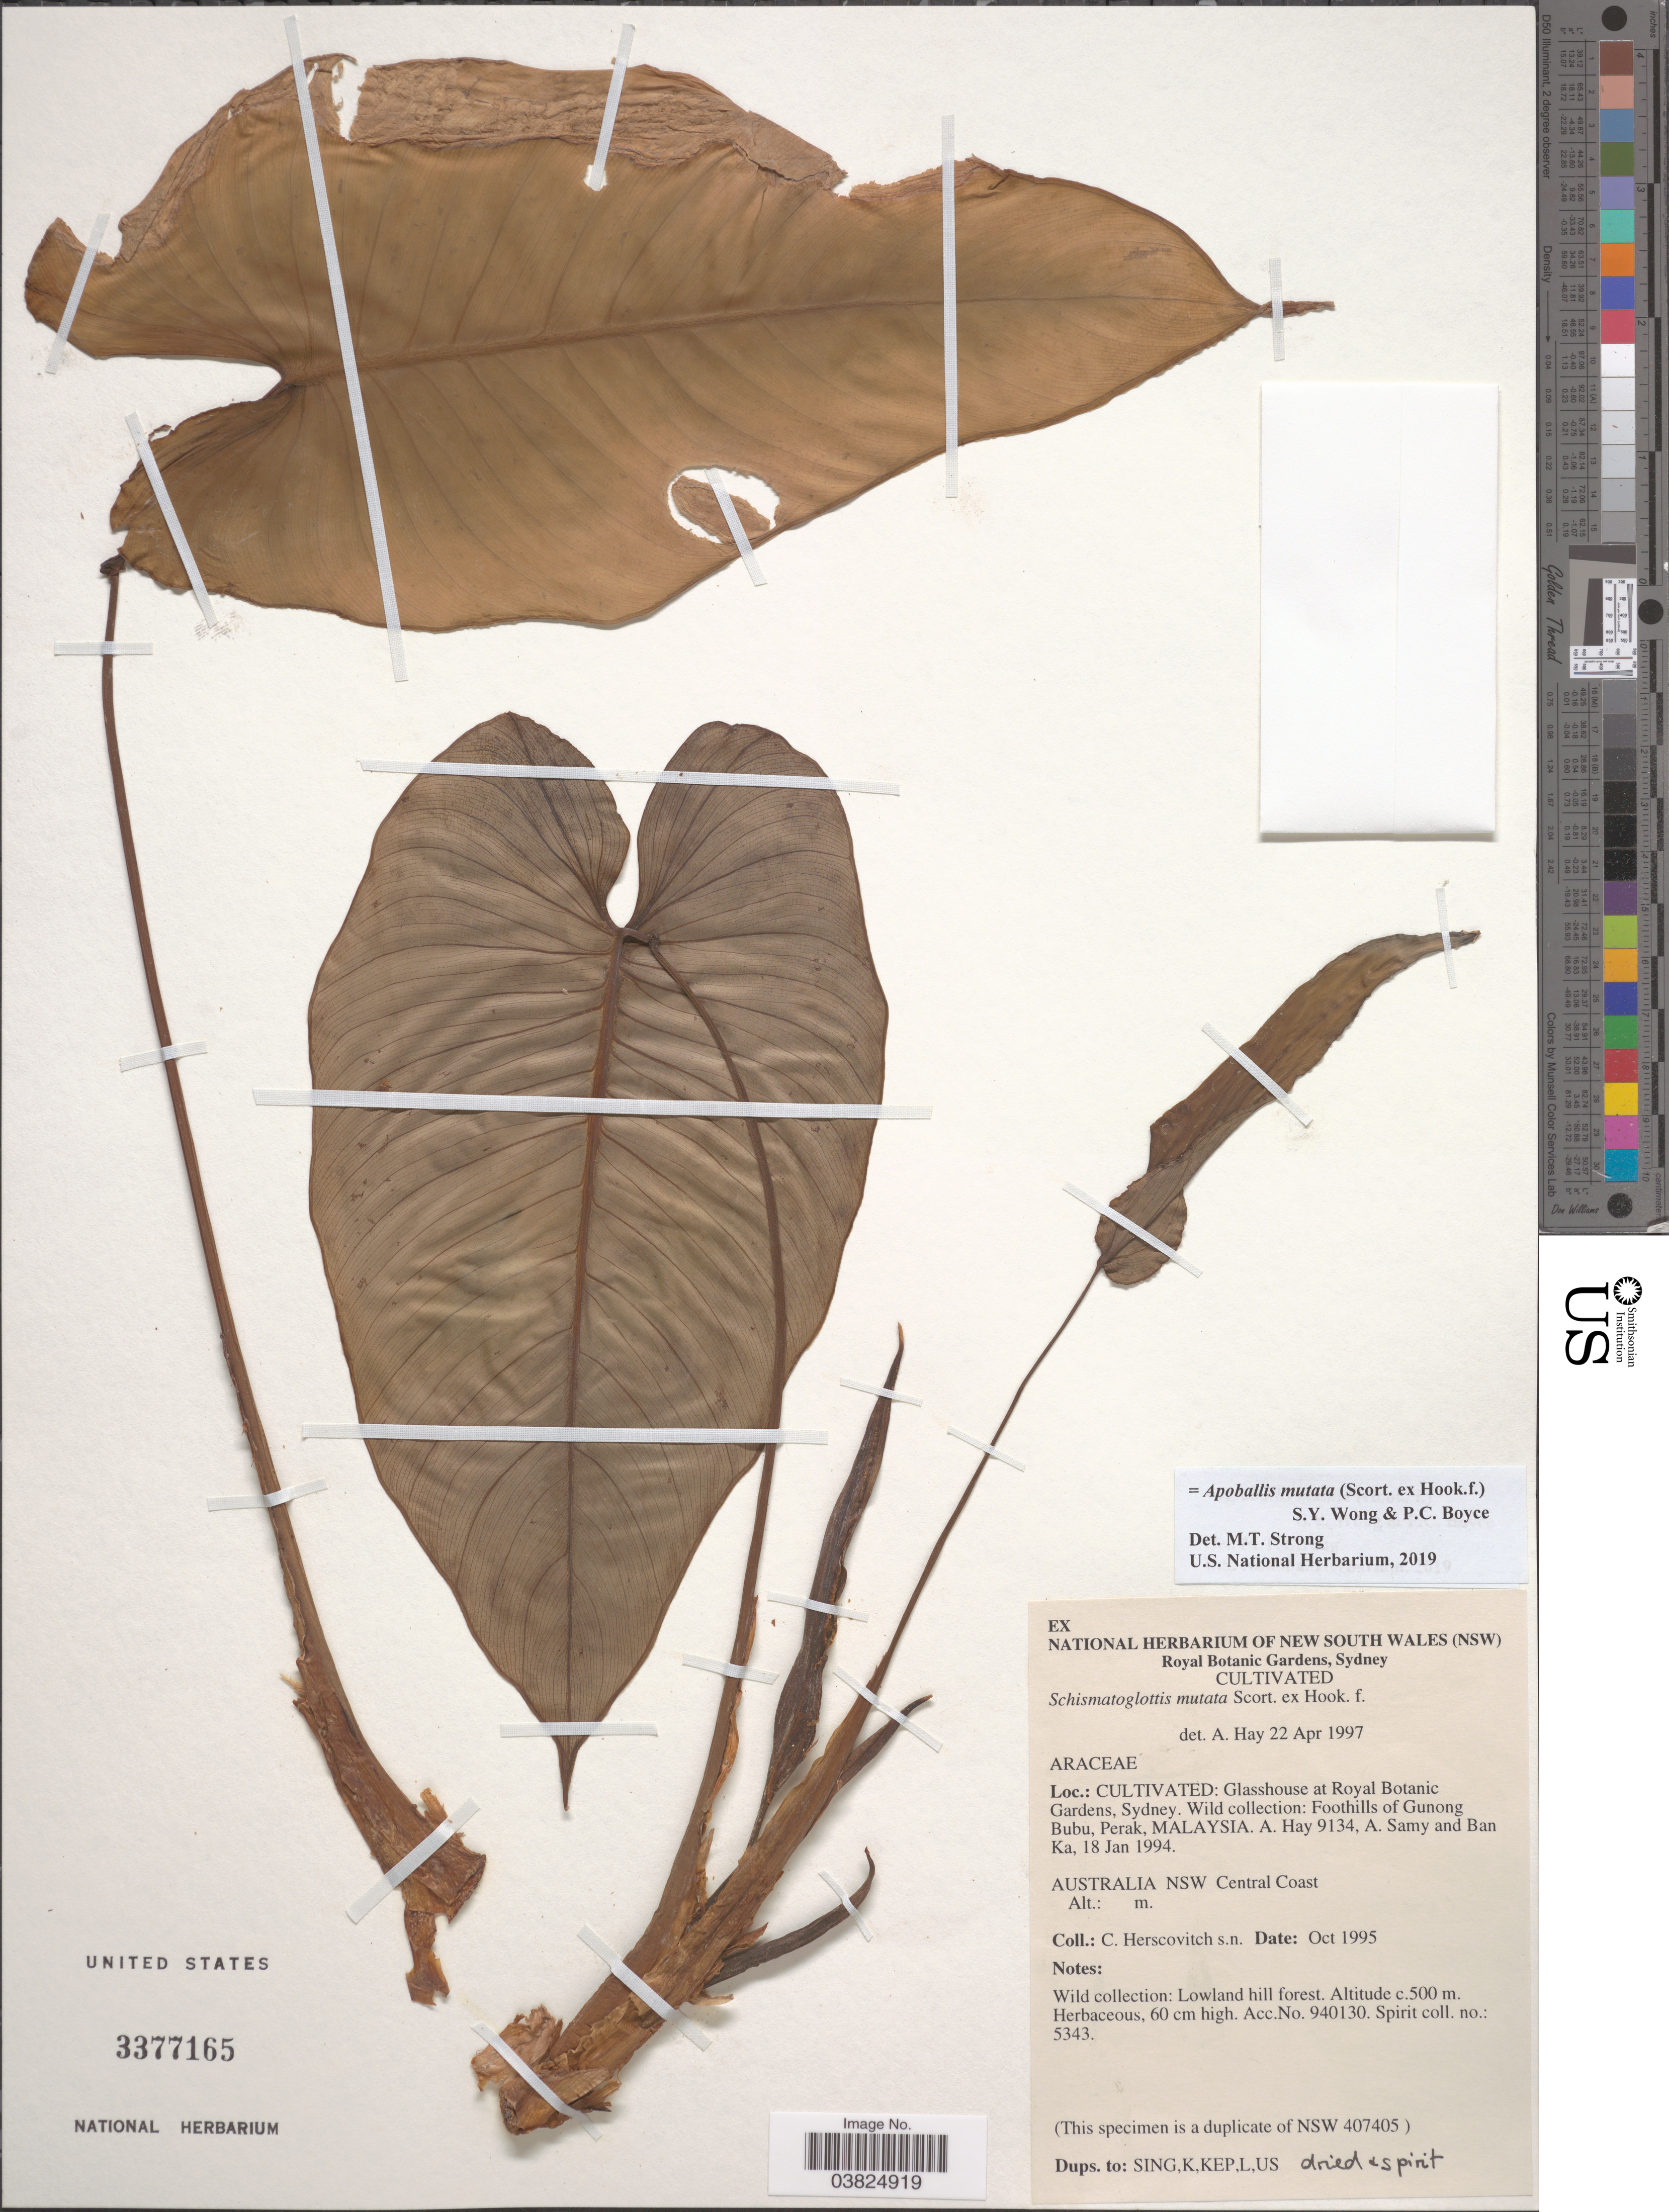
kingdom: Plantae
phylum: Tracheophyta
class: Liliopsida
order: Alismatales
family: Araceae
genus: Apoballis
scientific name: Apoballis mutata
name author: (Scort. ex Hook. f.) S.Y. Wong & P.C. Boyce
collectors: C. Herscovitch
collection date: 1995-10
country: Australia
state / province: New South Wales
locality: Glasshouse at Royal Botanic Gardens, Sydney. Central Coast.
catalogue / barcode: US 3377165